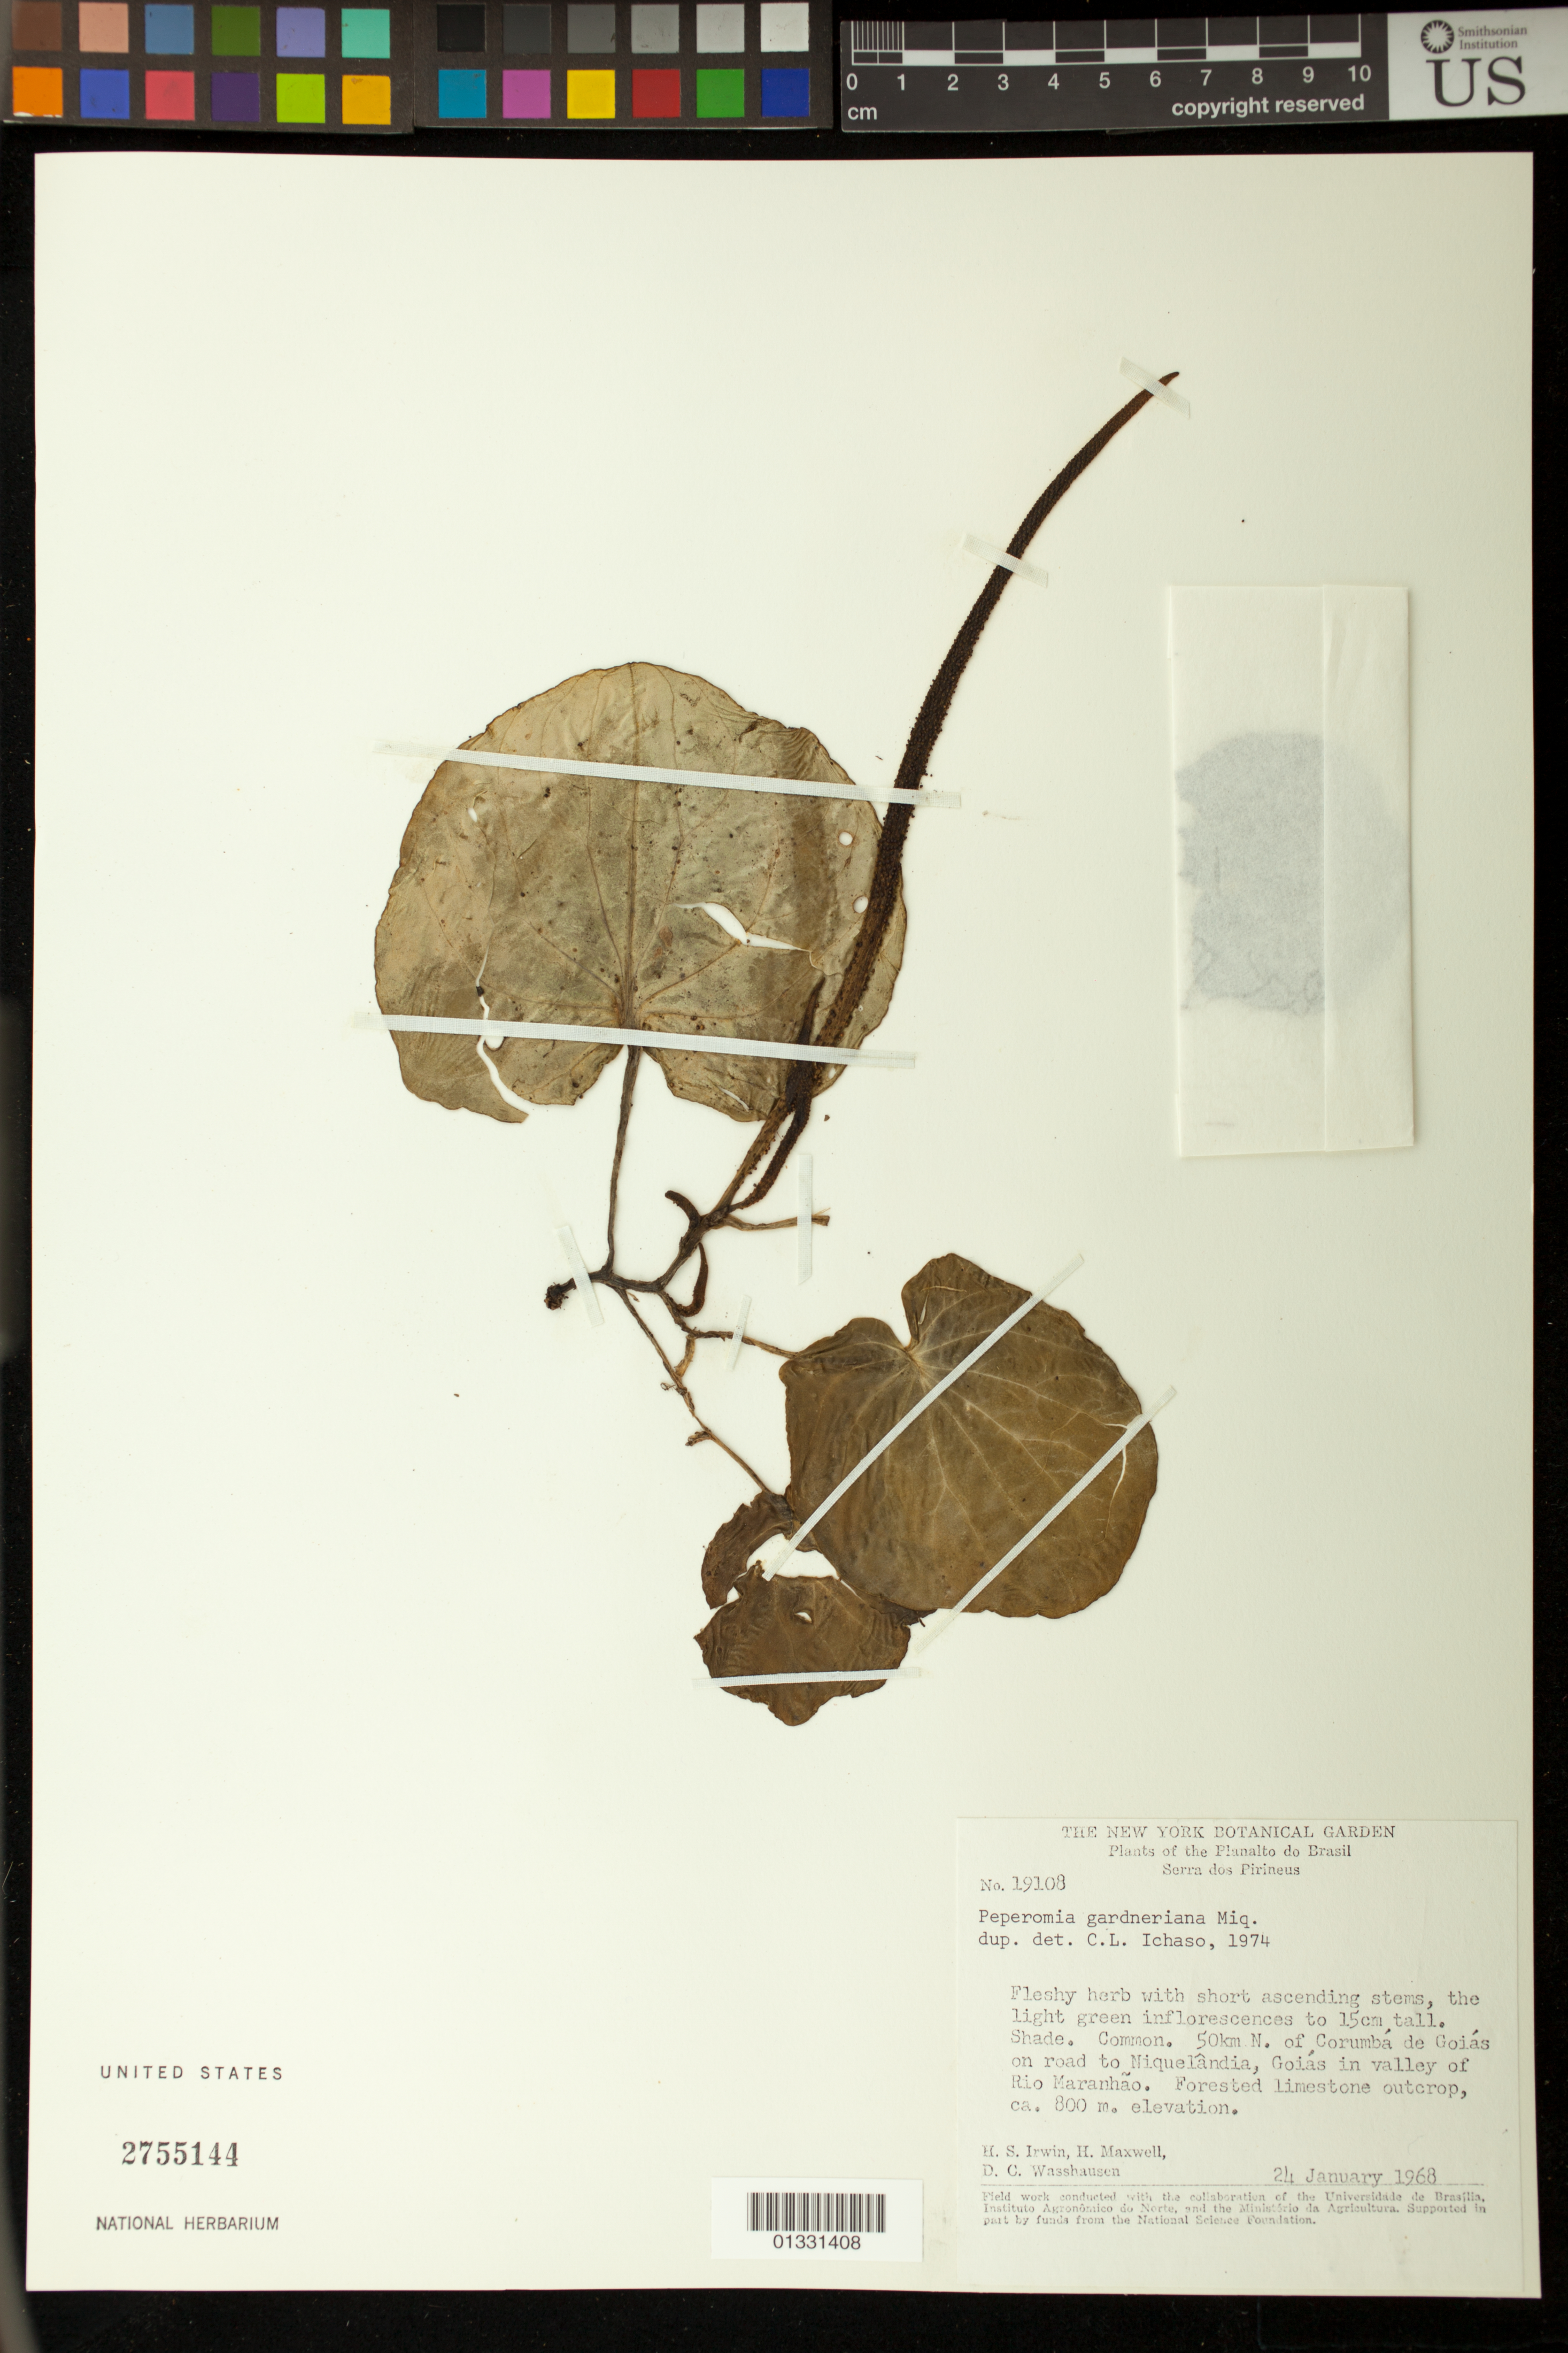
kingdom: Plantae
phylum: Tracheophyta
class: Magnoliopsida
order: Piperales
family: Piperaceae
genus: Peperomia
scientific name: Peperomia asarifolia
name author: Schltdl. & Cham.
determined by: Jiménez, José Estaban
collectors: H. Irwin, H. Maxwell & D. C. Wasshausen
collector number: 19108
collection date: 1968-01-24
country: Brazil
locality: Serra dos Pireneus. 50 km of Corumbá de Goiás on road to Niquelândia, in valley of Rio Maranhão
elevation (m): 800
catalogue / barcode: US 2755144